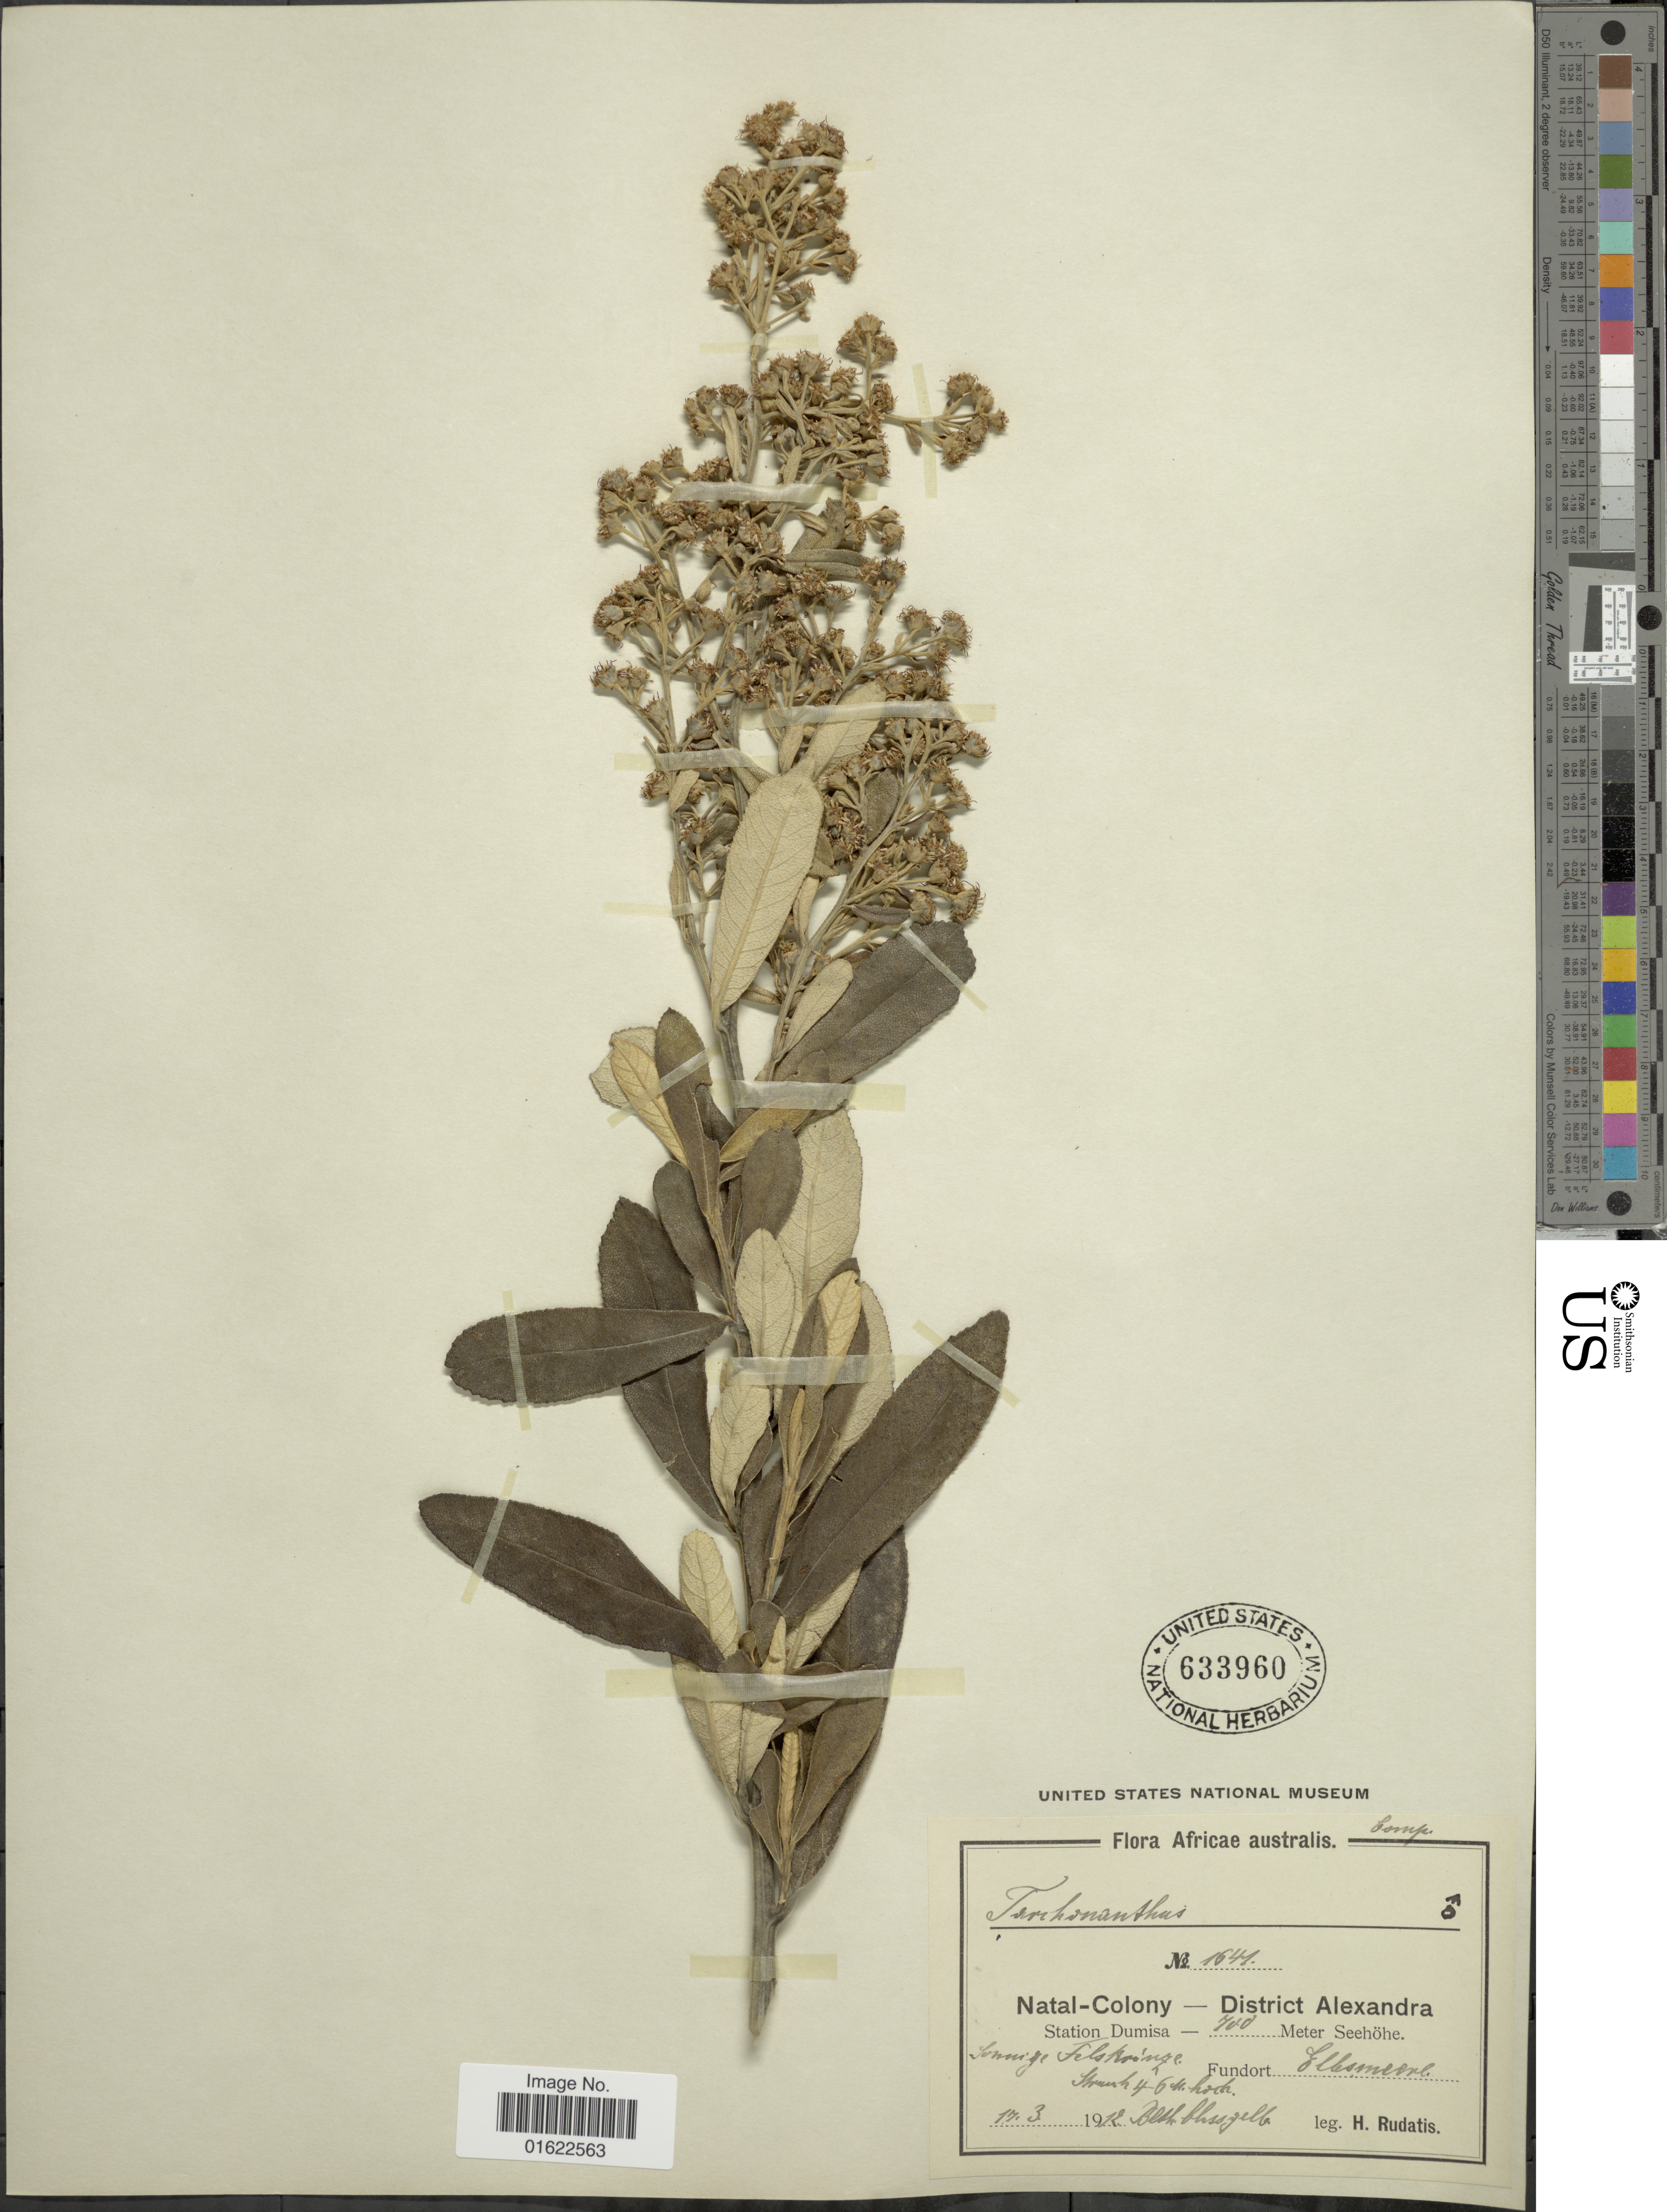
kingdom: Plantae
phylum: Tracheophyta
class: Magnoliopsida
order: Asterales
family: Asteraceae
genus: Tarchonanthus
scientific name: Tarchonanthus sp.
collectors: H. Rudatis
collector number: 1647*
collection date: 1912-03-17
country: South Africa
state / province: KwaZulu-Natal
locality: Natal-Colony - District Alexandra, Africae australis, Station Dumisa. Fundort Ellesmere. Sunnige Felskrinze.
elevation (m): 700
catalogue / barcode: US 633960